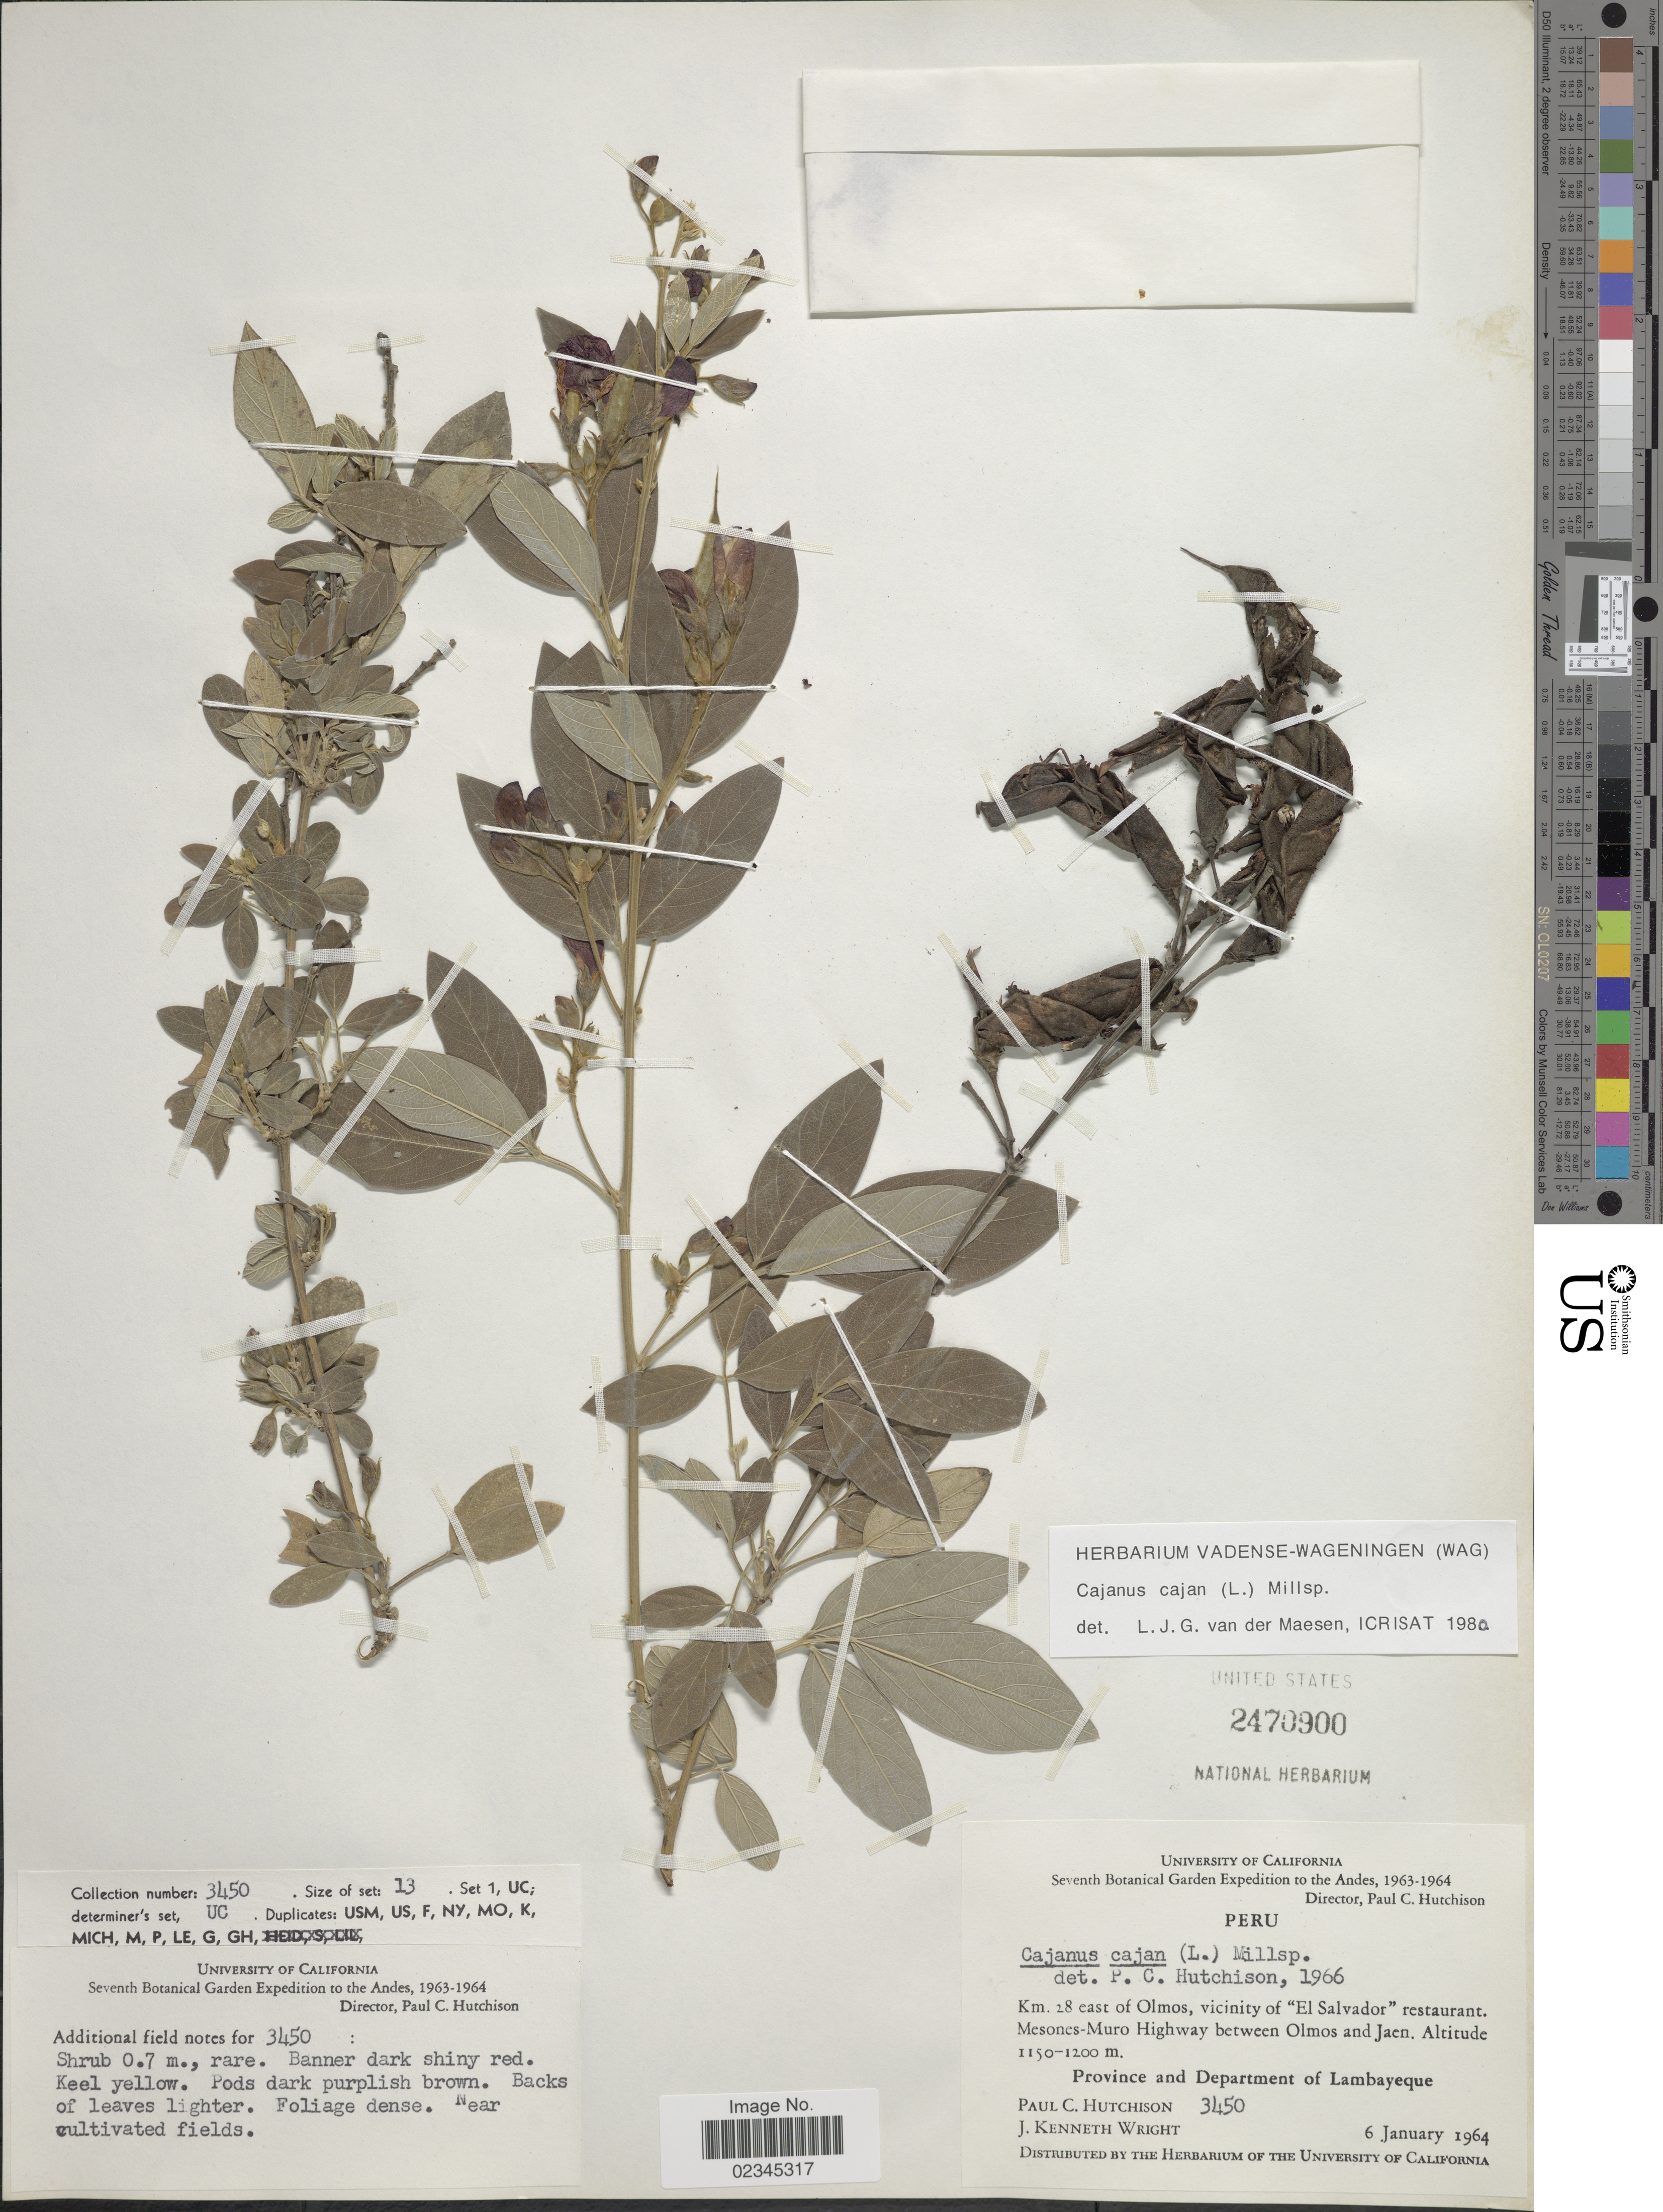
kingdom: Plantae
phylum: Tracheophyta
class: Magnoliopsida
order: Fabales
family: Fabaceae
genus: Cajanus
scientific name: Cajanus cajan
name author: (L.) Huth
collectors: P. C. Hutchison & J. K. Wright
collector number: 3450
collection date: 1964-01-06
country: Peru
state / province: Lambayeque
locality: Province and department of Lambayeque. Km. 28 east of Olmos, vicinity of "El Salvador" restaurant. Mesones-Muro Highway between Olmos and Jaen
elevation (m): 1150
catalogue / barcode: US 2470900